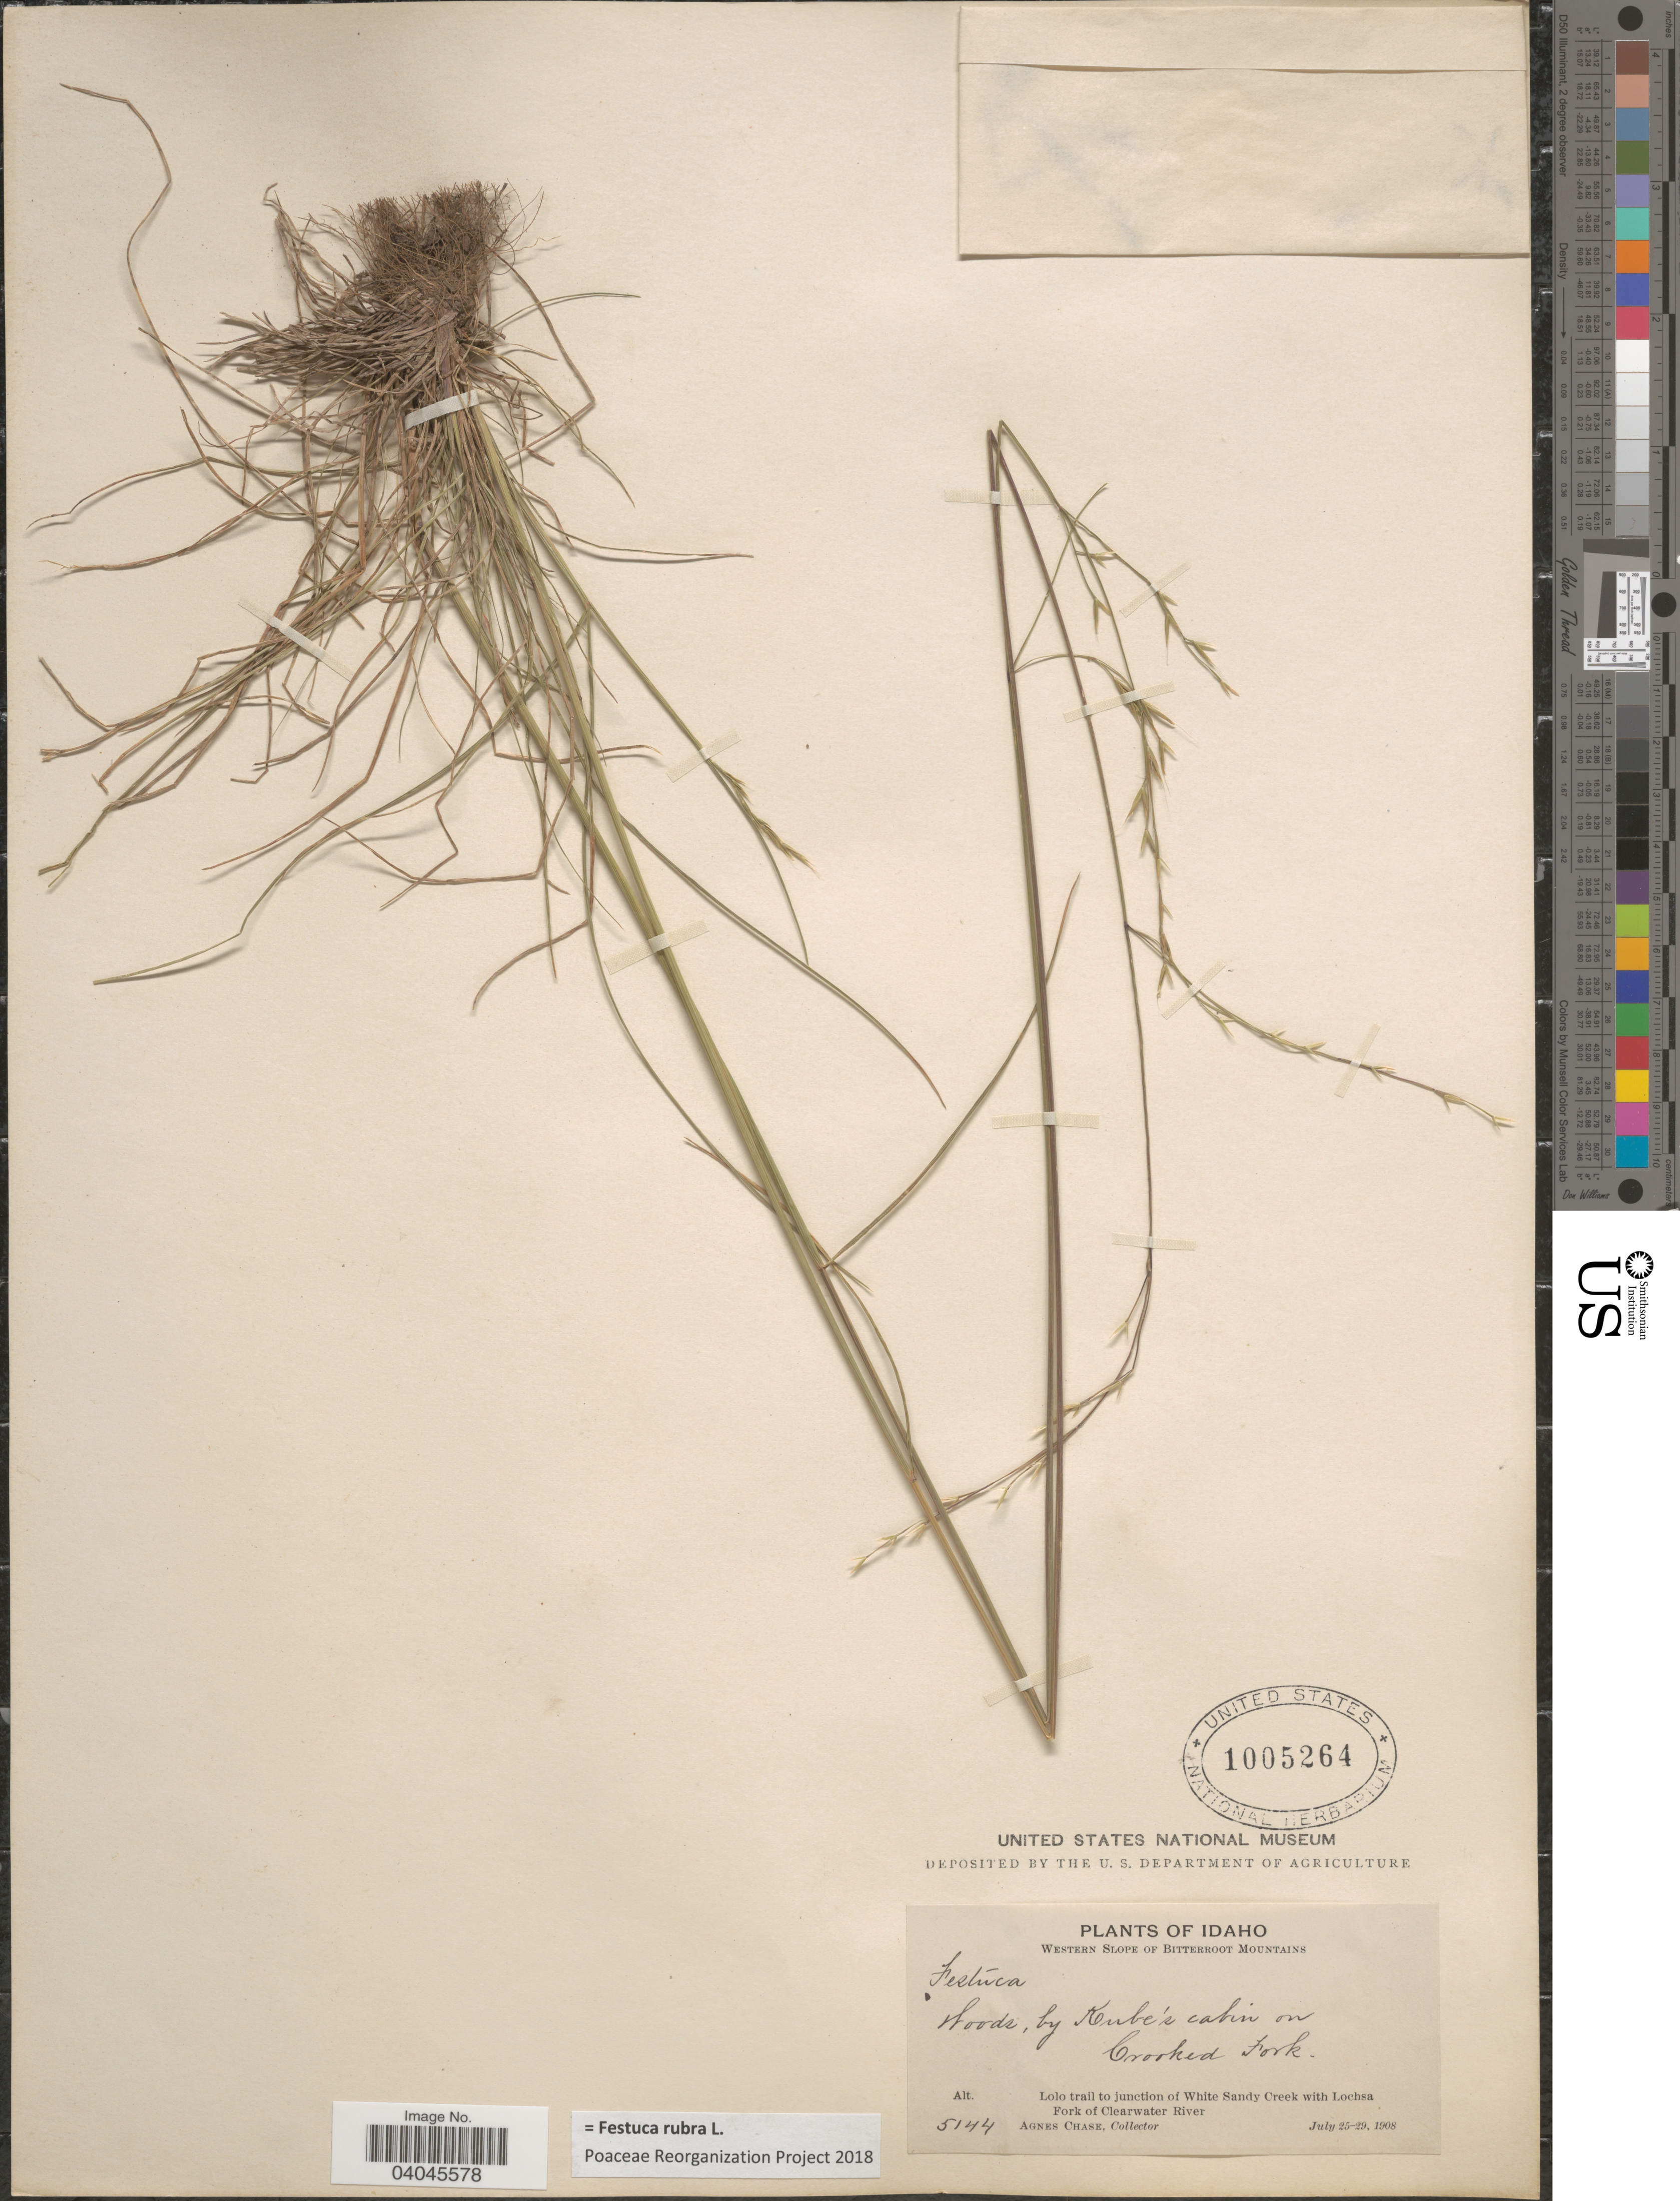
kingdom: Plantae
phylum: Tracheophyta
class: Liliopsida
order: Poales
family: Poaceae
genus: Festuca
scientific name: Festuca rubra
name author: L.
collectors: A. Chase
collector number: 5144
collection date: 1908-07-25/1908-07-29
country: United States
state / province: Idaho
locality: Western Slope of Bitterroot Mountains. Woods, by Knob's cabin on Crooked Fork. Lolo trail to junction of White Sandy Creek with Lochsa Fork of Clearwater River.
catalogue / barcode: US 1005264